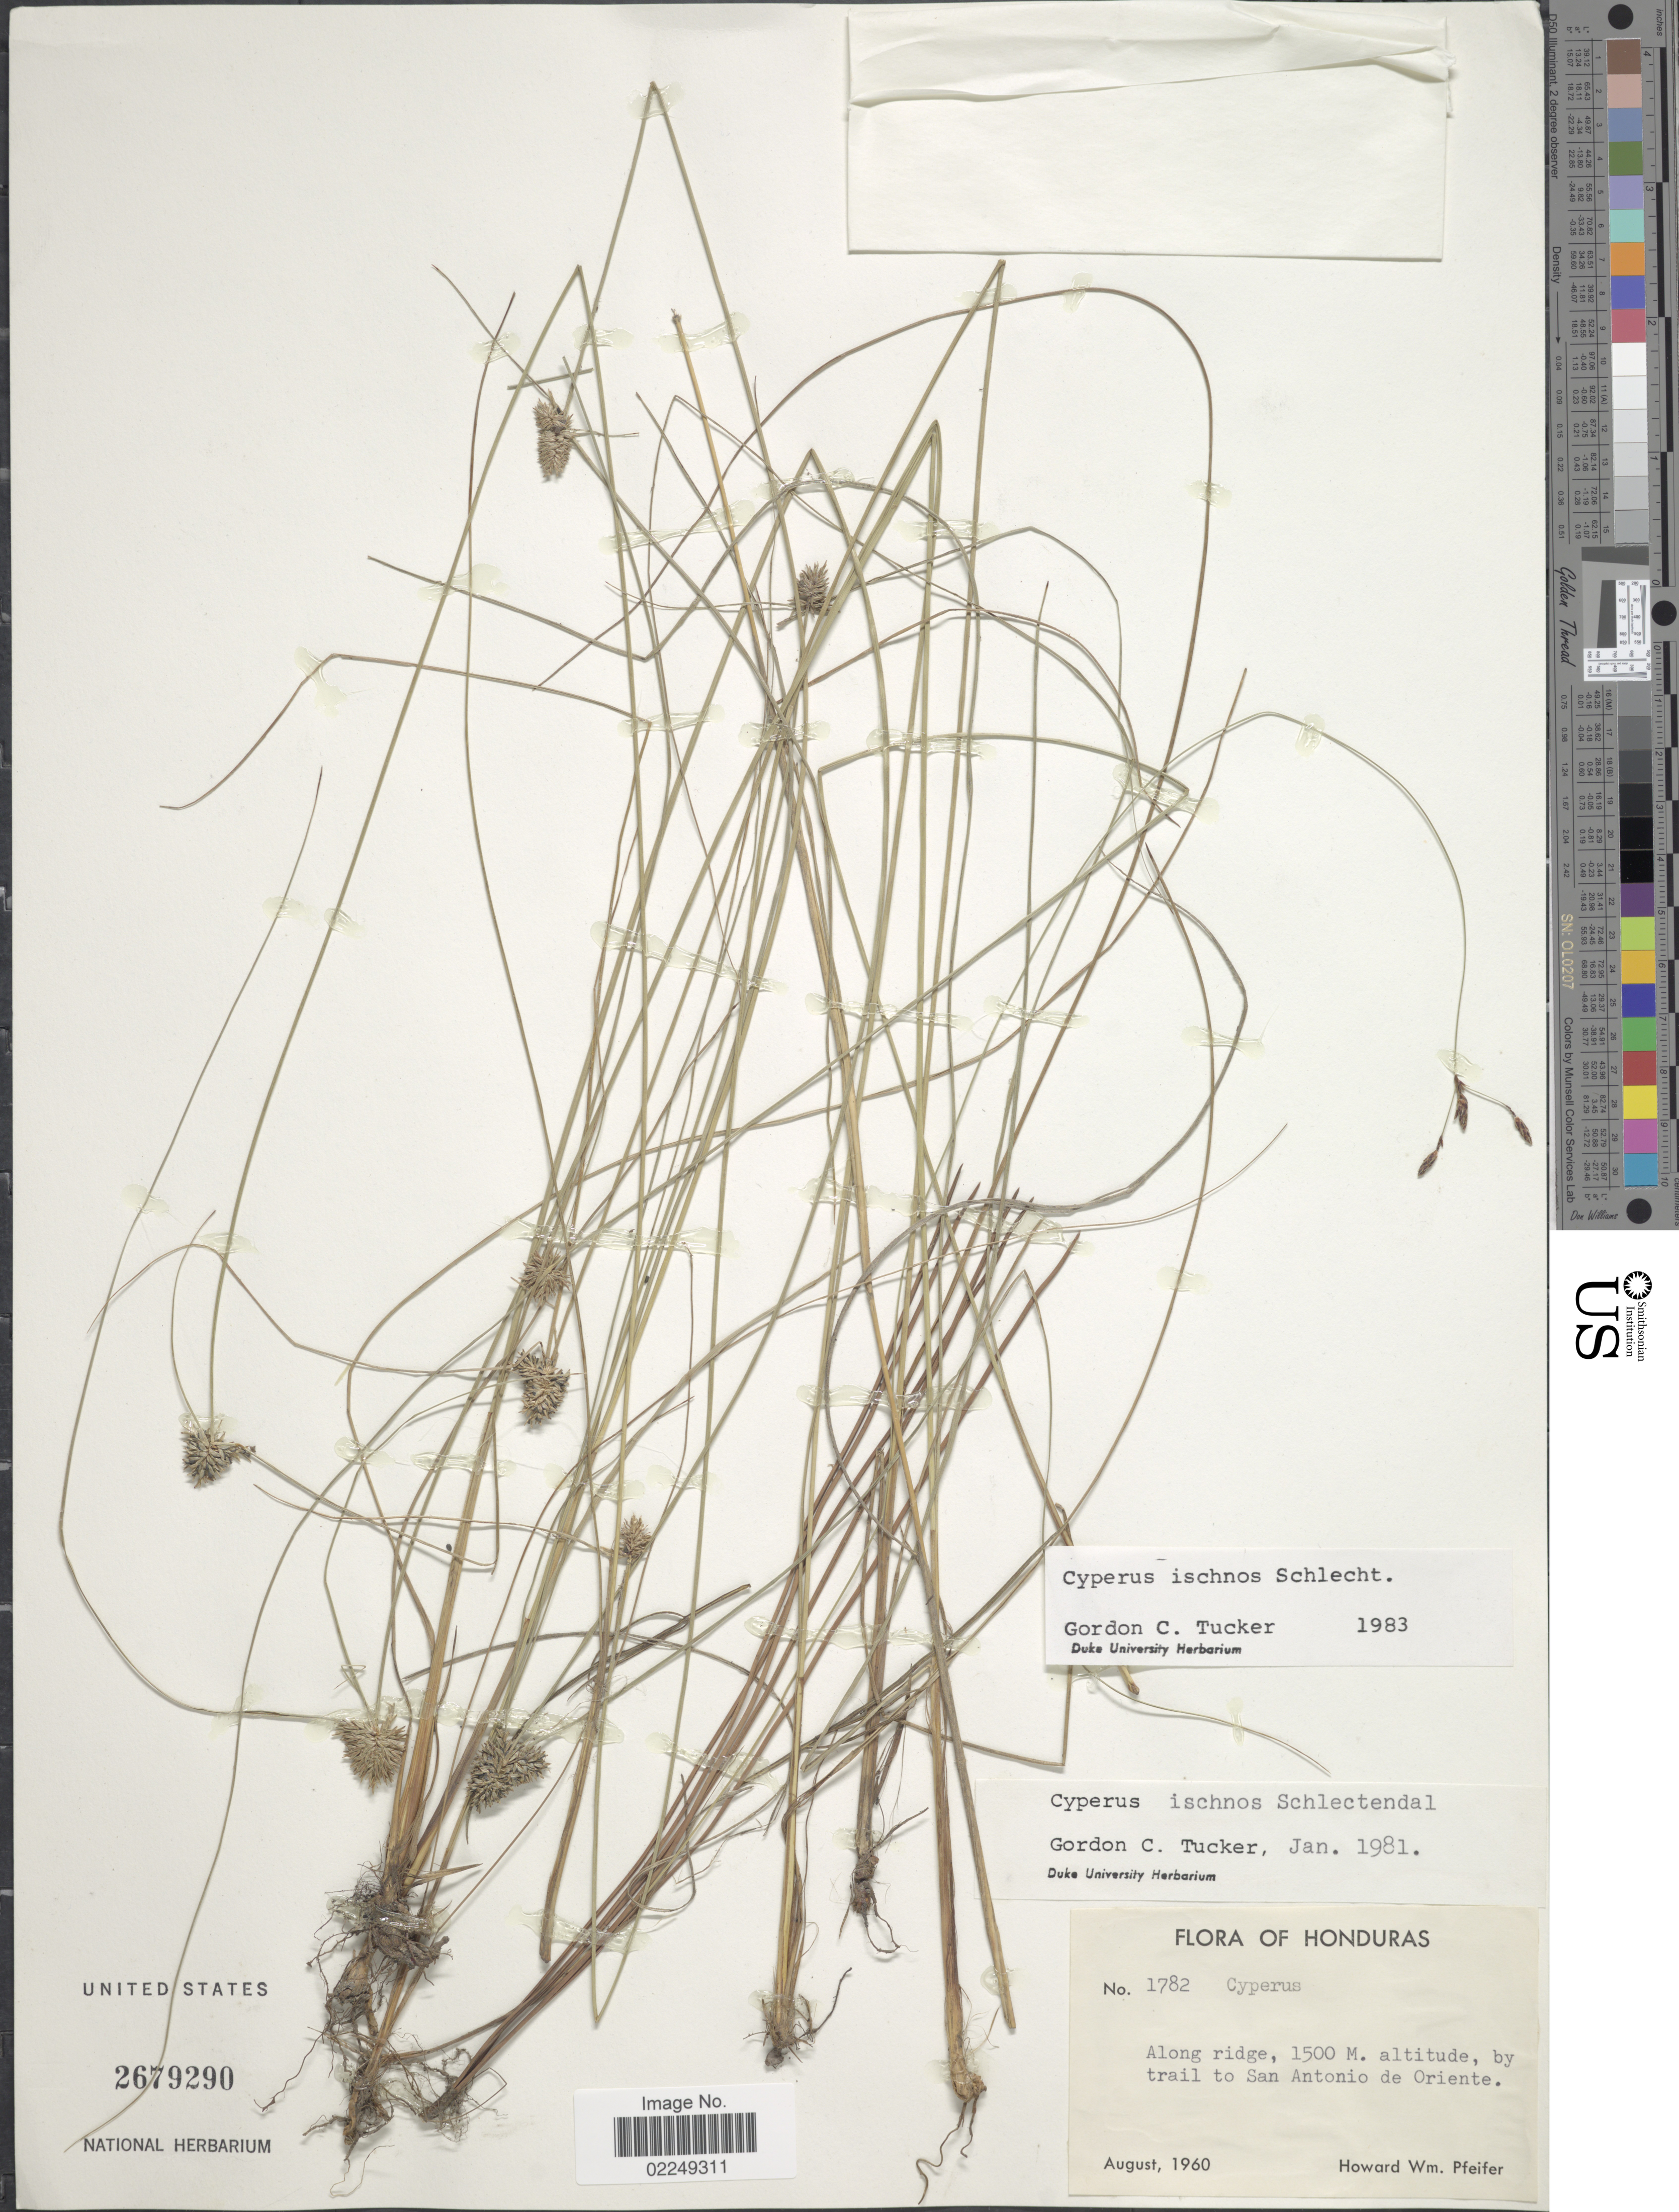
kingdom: Plantae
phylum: Tracheophyta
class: Liliopsida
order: Poales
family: Cyperaceae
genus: Cyperus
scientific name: Cyperus ischnos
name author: Schltdl.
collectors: H. W. Pfeifer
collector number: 1782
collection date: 1960-08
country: Honduras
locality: Along ridge, by trail to San Antonio de Oriente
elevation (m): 1500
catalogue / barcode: US 2679290